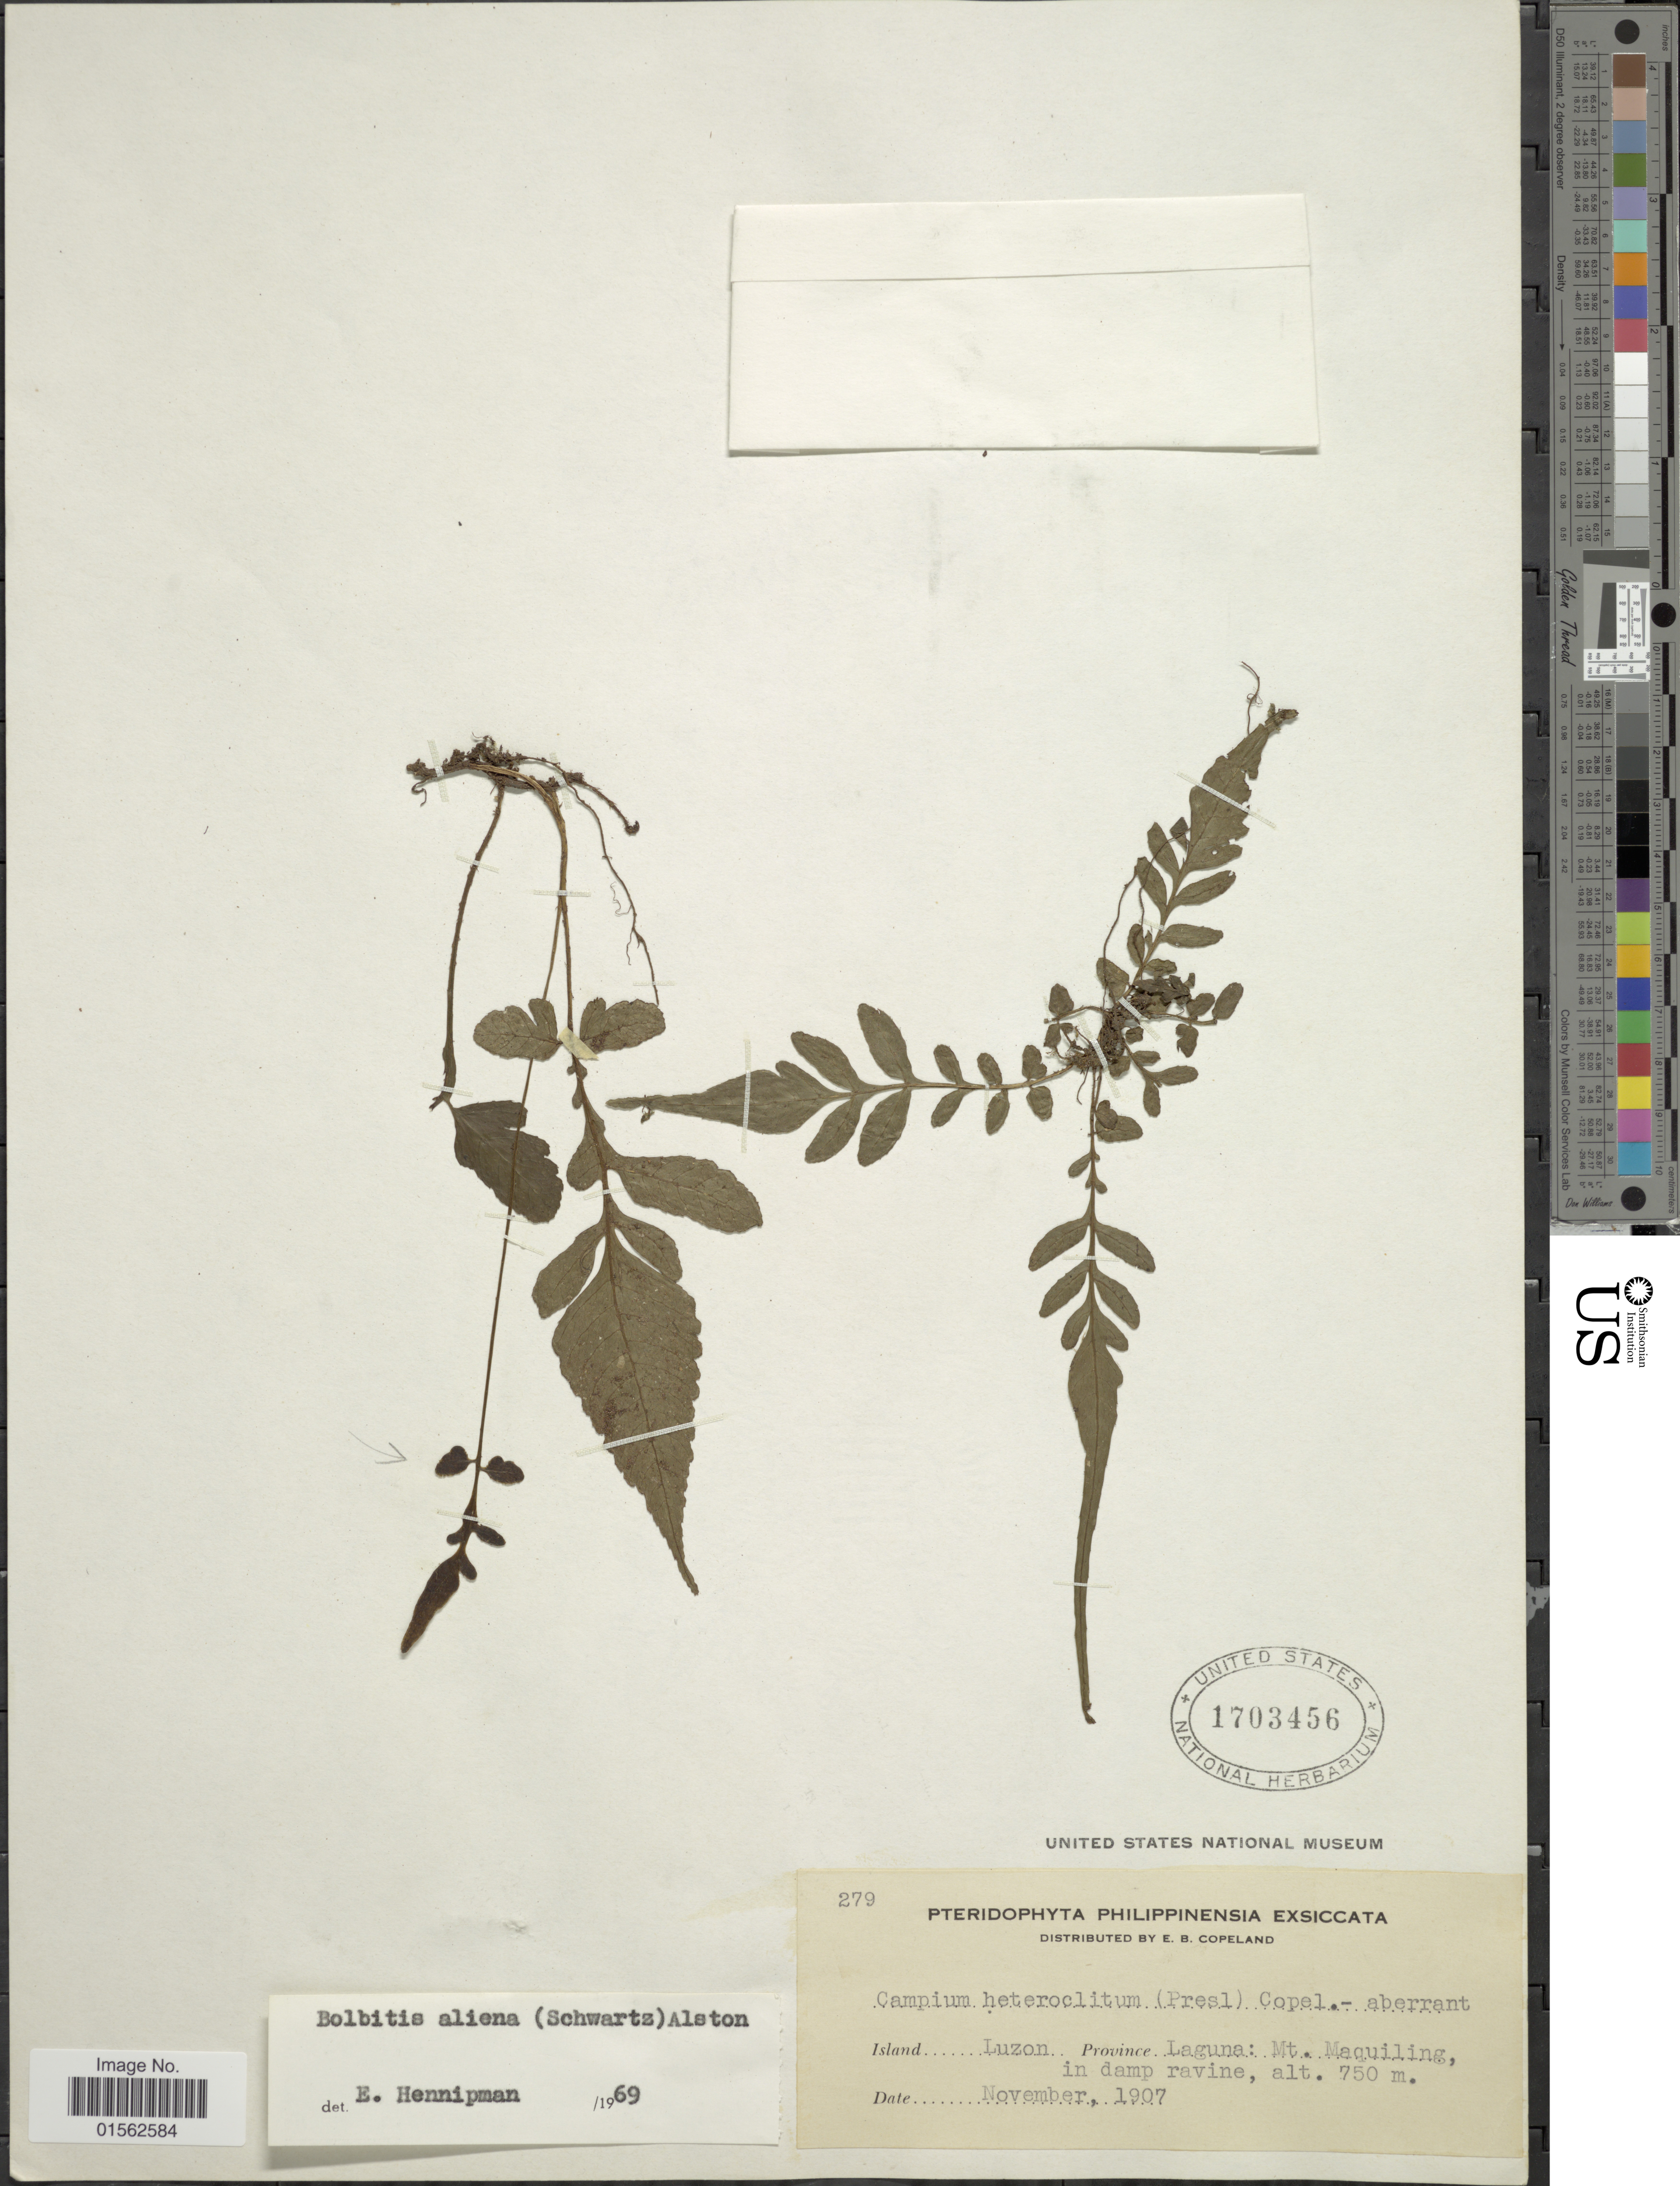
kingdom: Plantae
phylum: Tracheophyta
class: Polypodiopsida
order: Polypodiales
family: Dryopteridaceae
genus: Bolbitis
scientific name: Bolbitis sp.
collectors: E. B. Copeland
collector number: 279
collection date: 1907-11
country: Philippines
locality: Island Luzon, Province Laguna; Mt. Maquiling, in damp ravine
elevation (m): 750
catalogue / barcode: US 1703456